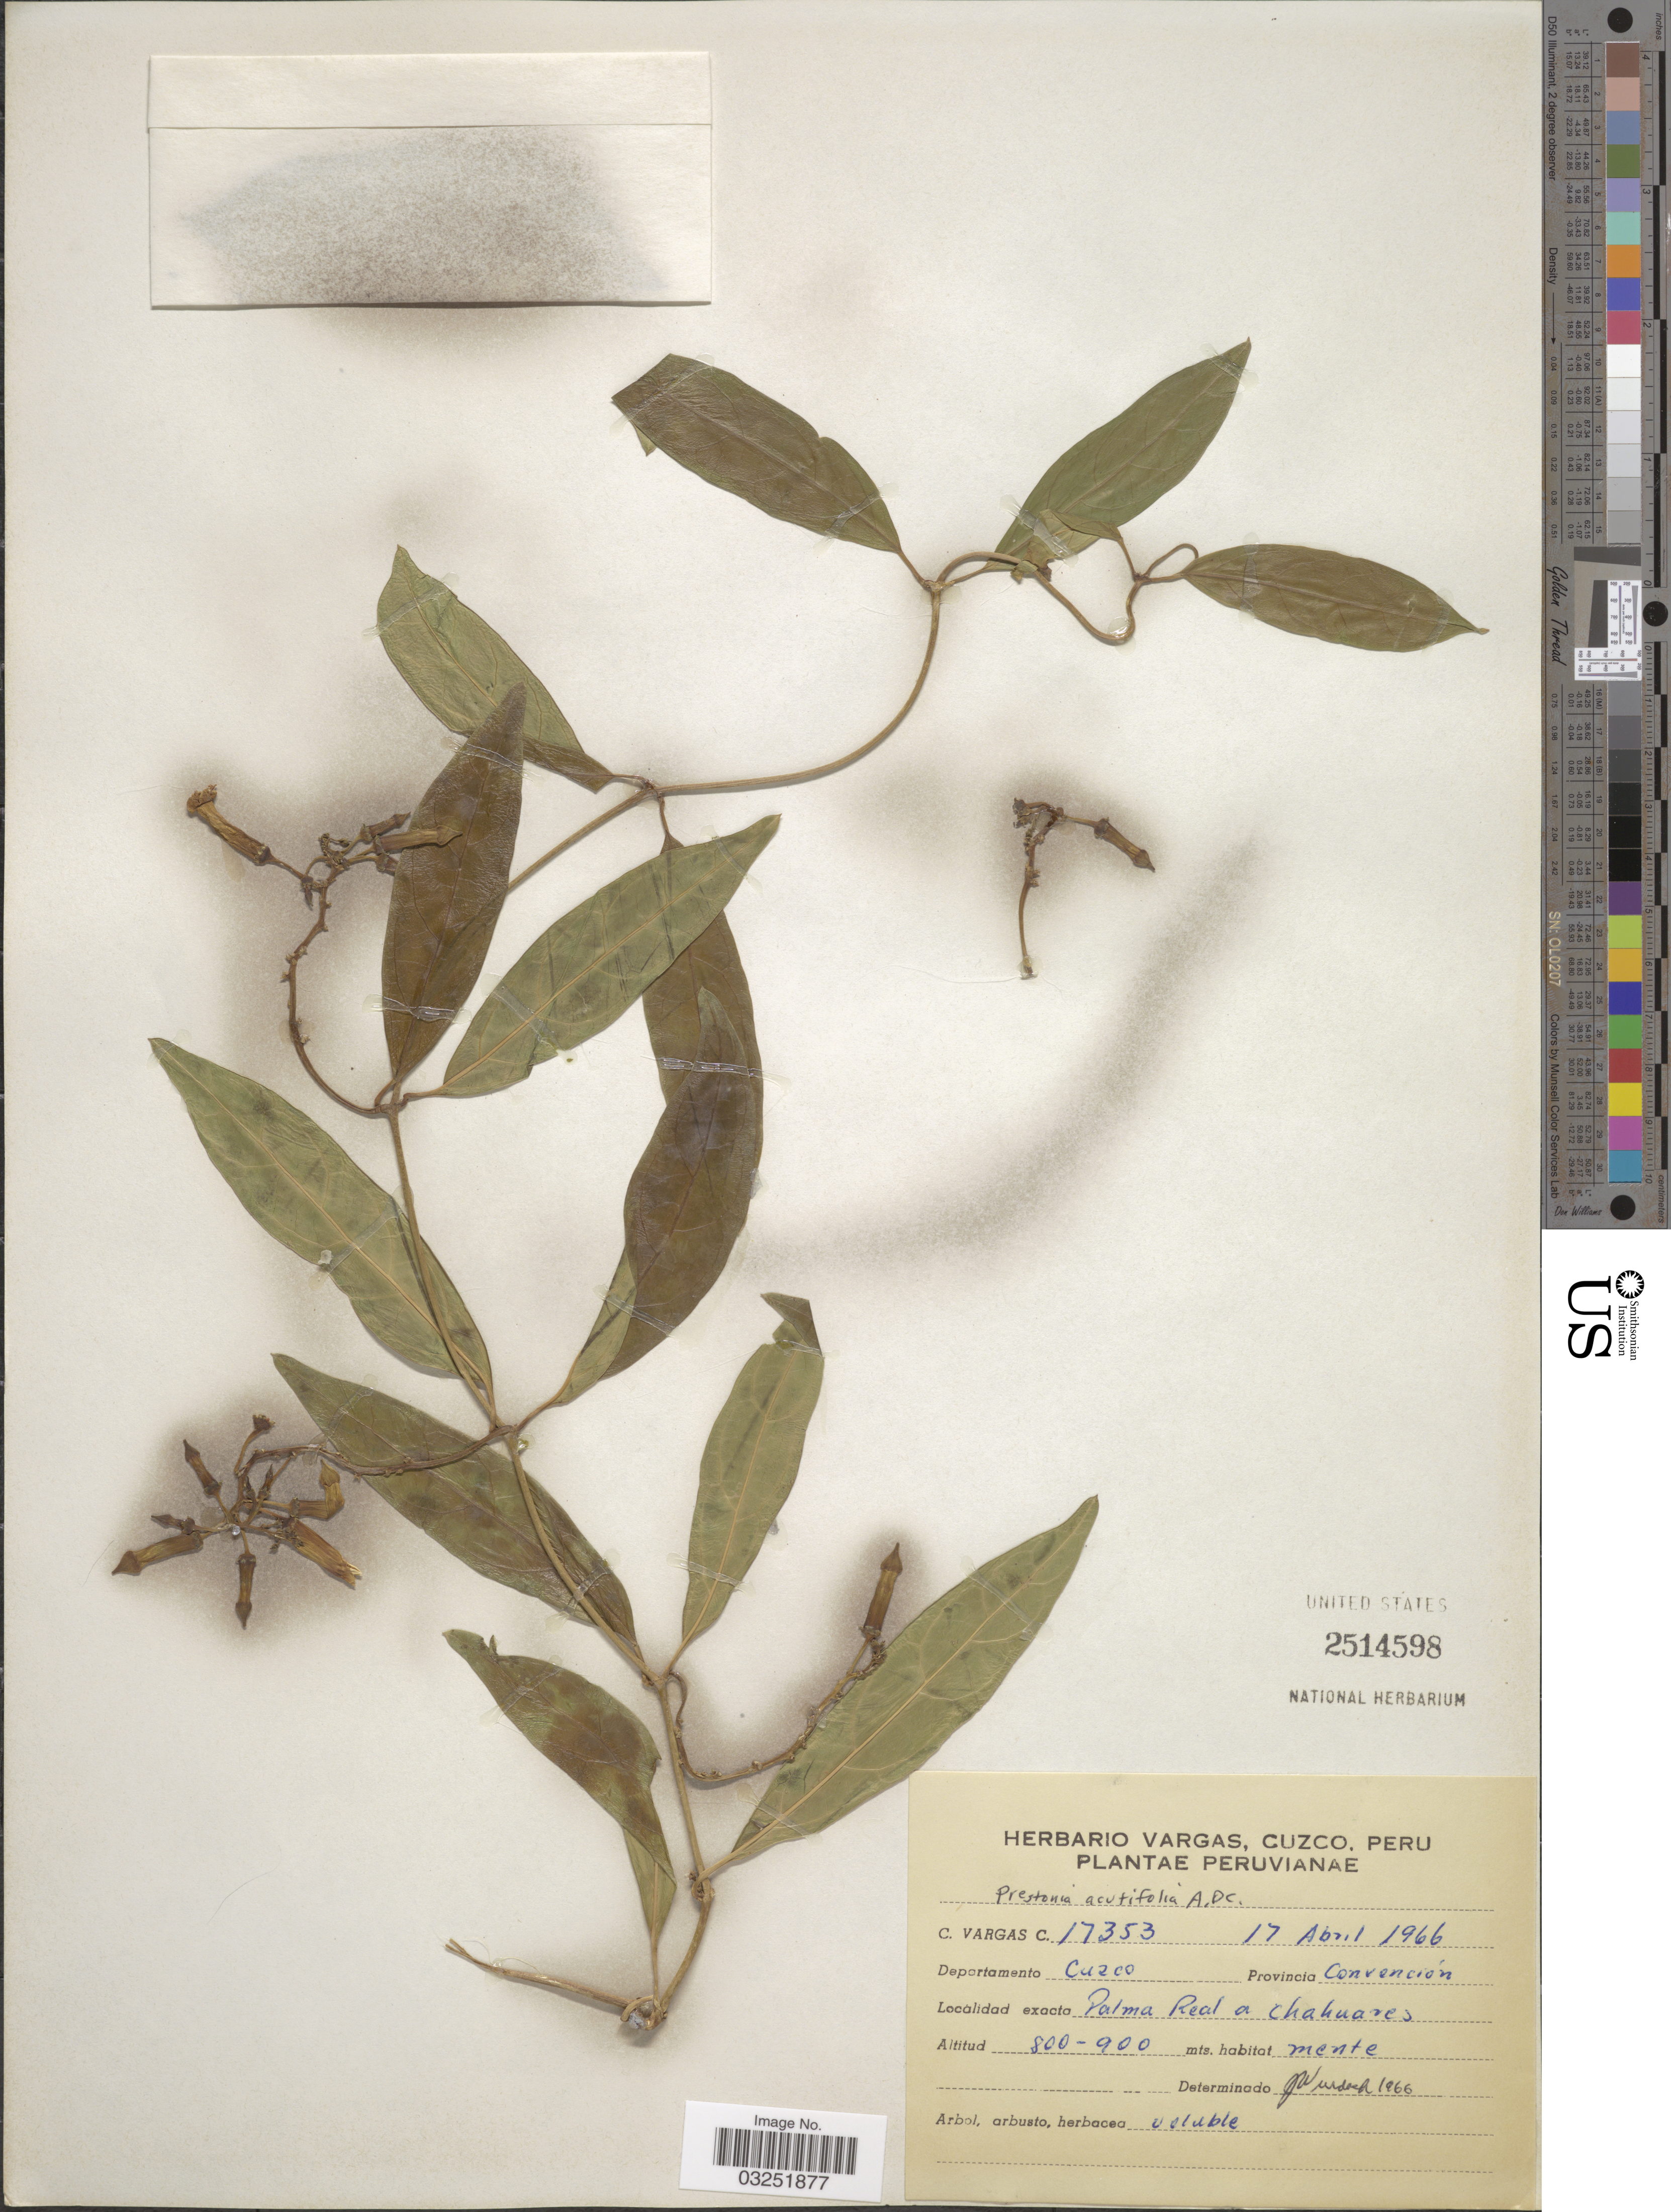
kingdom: Plantae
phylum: Tracheophyta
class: Magnoliopsida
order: Gentianales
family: Apocynaceae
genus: Prestonia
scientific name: Prestonia acutifolia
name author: (Benth. & Müll. Arg.) K. Schum.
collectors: C. Vargas Calderón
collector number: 17353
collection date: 1966-04-17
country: Peru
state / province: Cusco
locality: Departamento Cuzco, Provincia Convención, Palma Real a Chahuares.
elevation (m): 800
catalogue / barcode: US 2514598